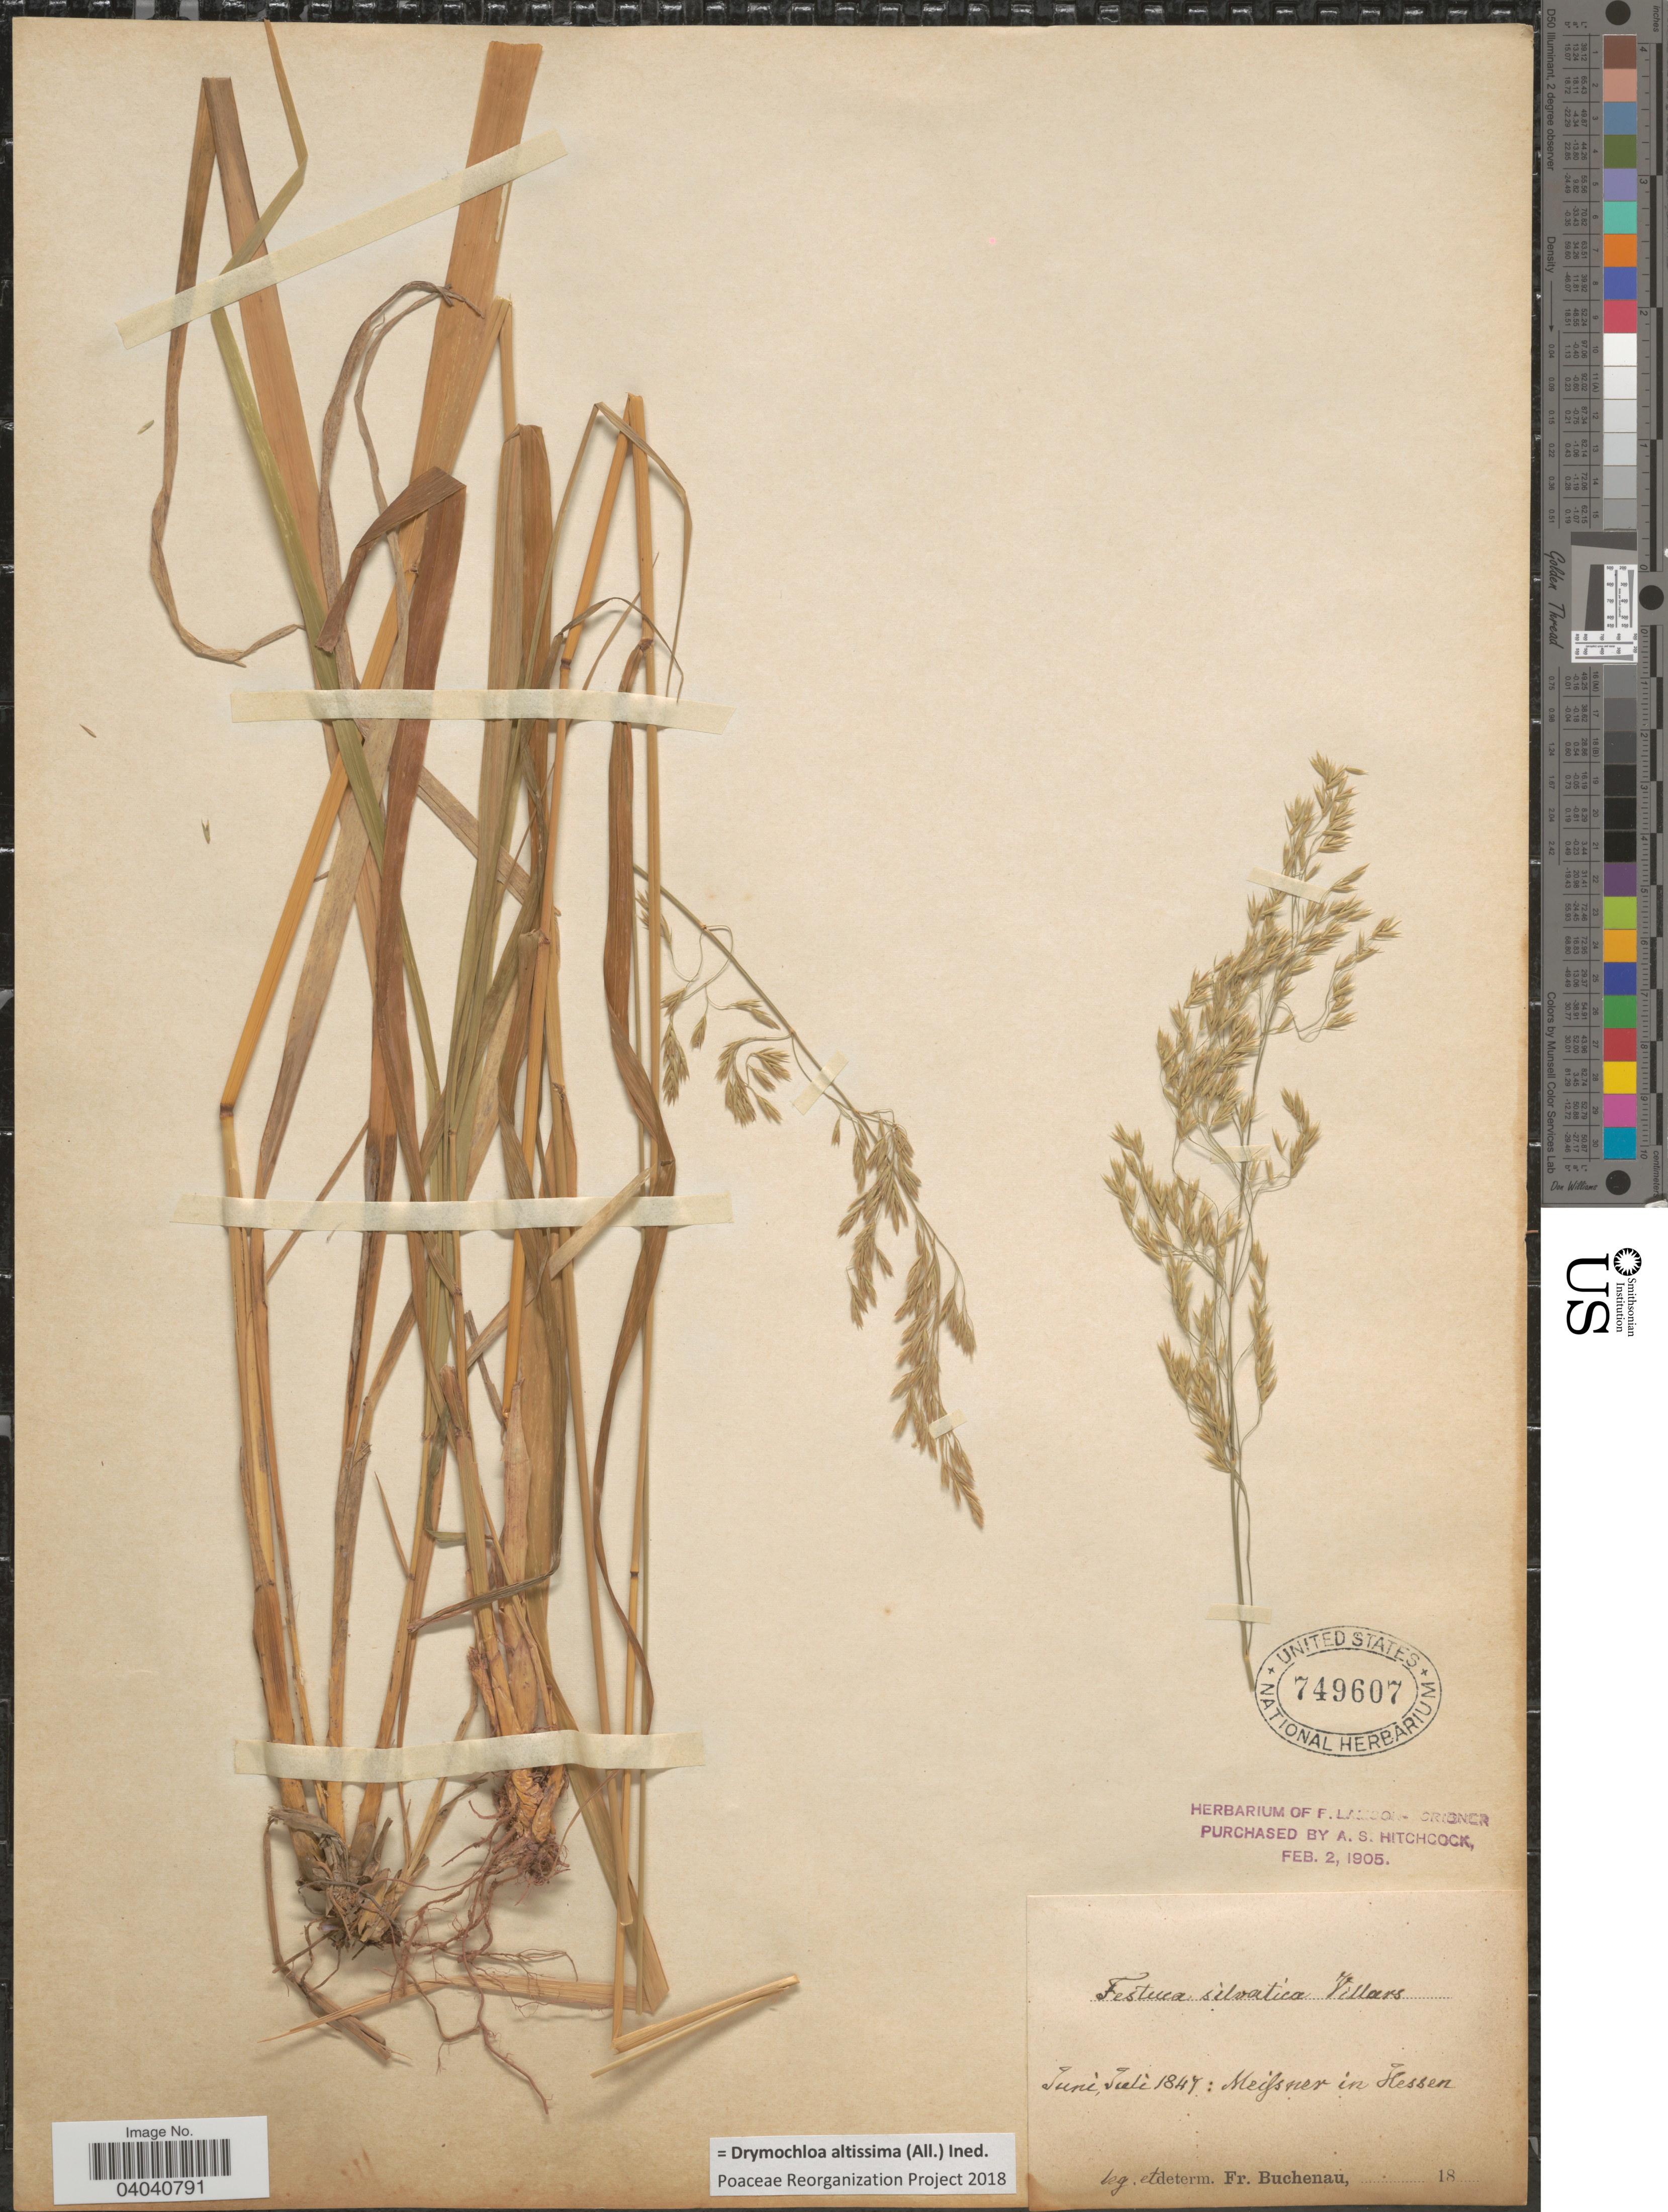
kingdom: Plantae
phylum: Tracheophyta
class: Liliopsida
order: Poales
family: Poaceae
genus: Drymochloa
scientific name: Drymochloa altissima (All.) ined.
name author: (All.)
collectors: F. Buchenau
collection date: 1847-06/1847-07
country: Germany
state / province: Hesse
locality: Meifsner in Hessen.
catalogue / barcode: US 749607